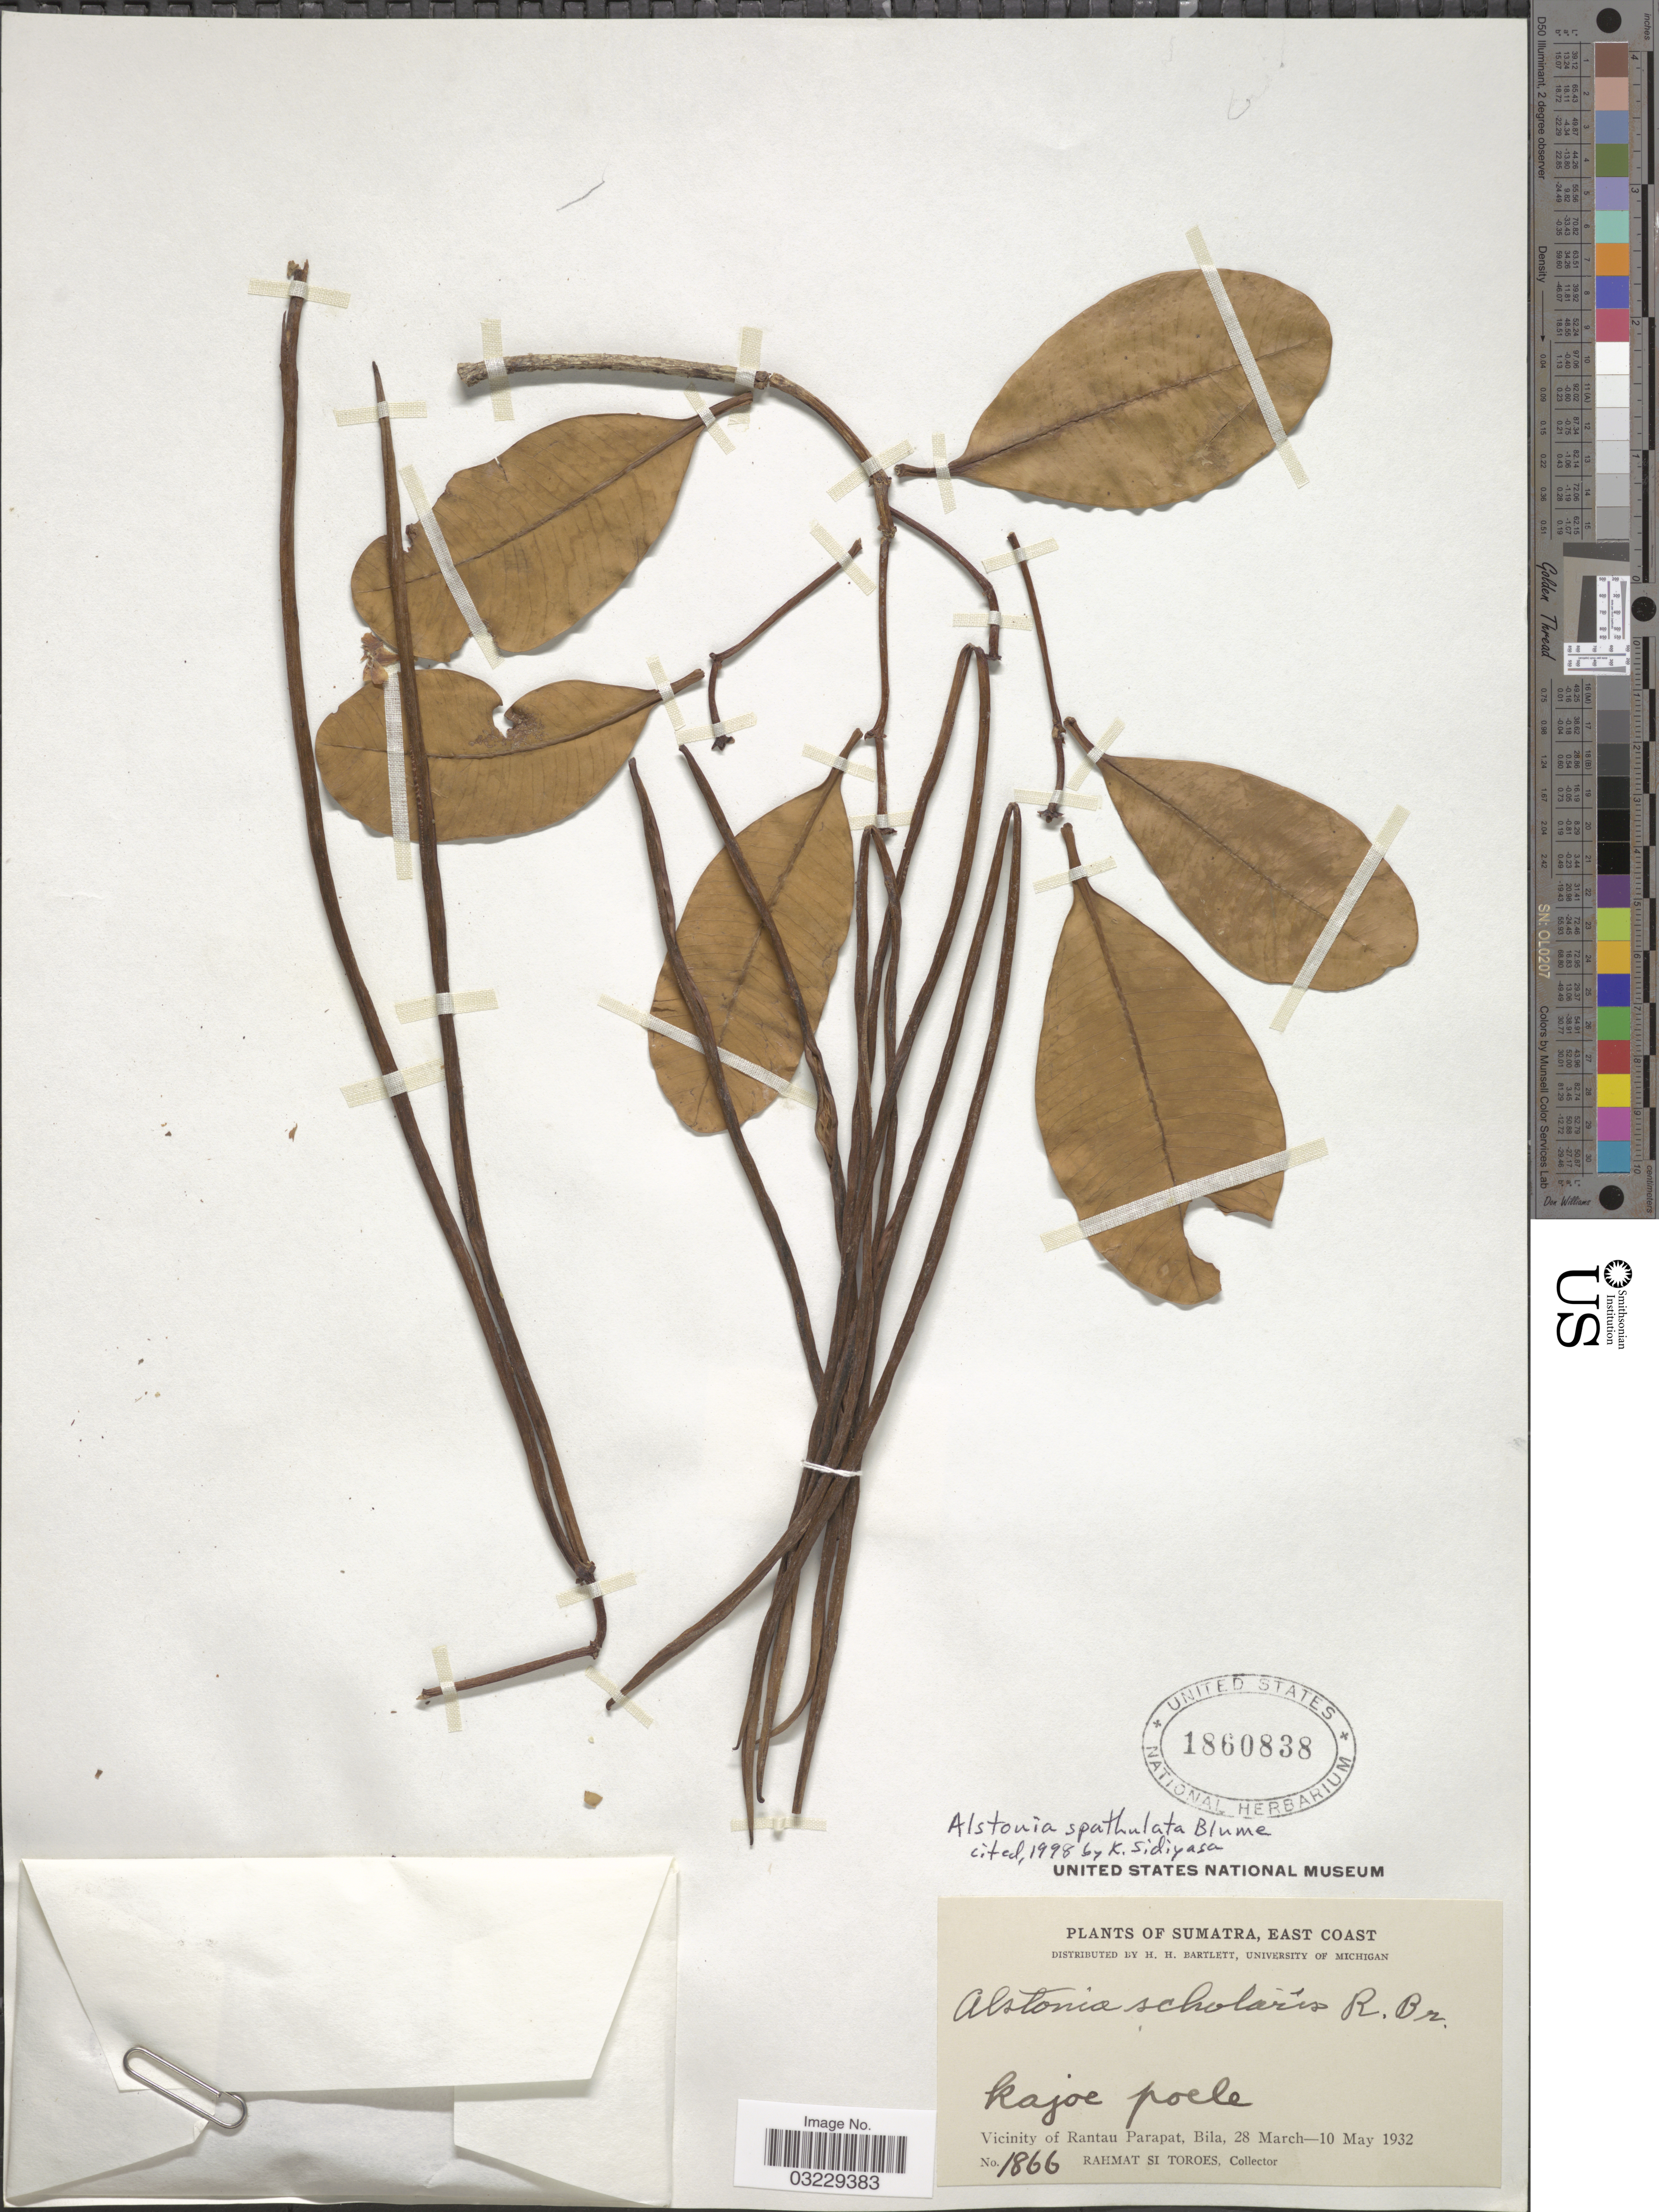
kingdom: Plantae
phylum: Tracheophyta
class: Magnoliopsida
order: Gentianales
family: Apocynaceae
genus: Alstonia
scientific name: Alstonia spathulata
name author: Blume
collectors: Rahmat Si Boeea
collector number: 1866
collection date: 1932-03-28/1932-05-10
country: Indonesia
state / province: Sumatra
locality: East Coast. Vicinity of Rantau Parapat, Bila.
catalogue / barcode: US 1860838